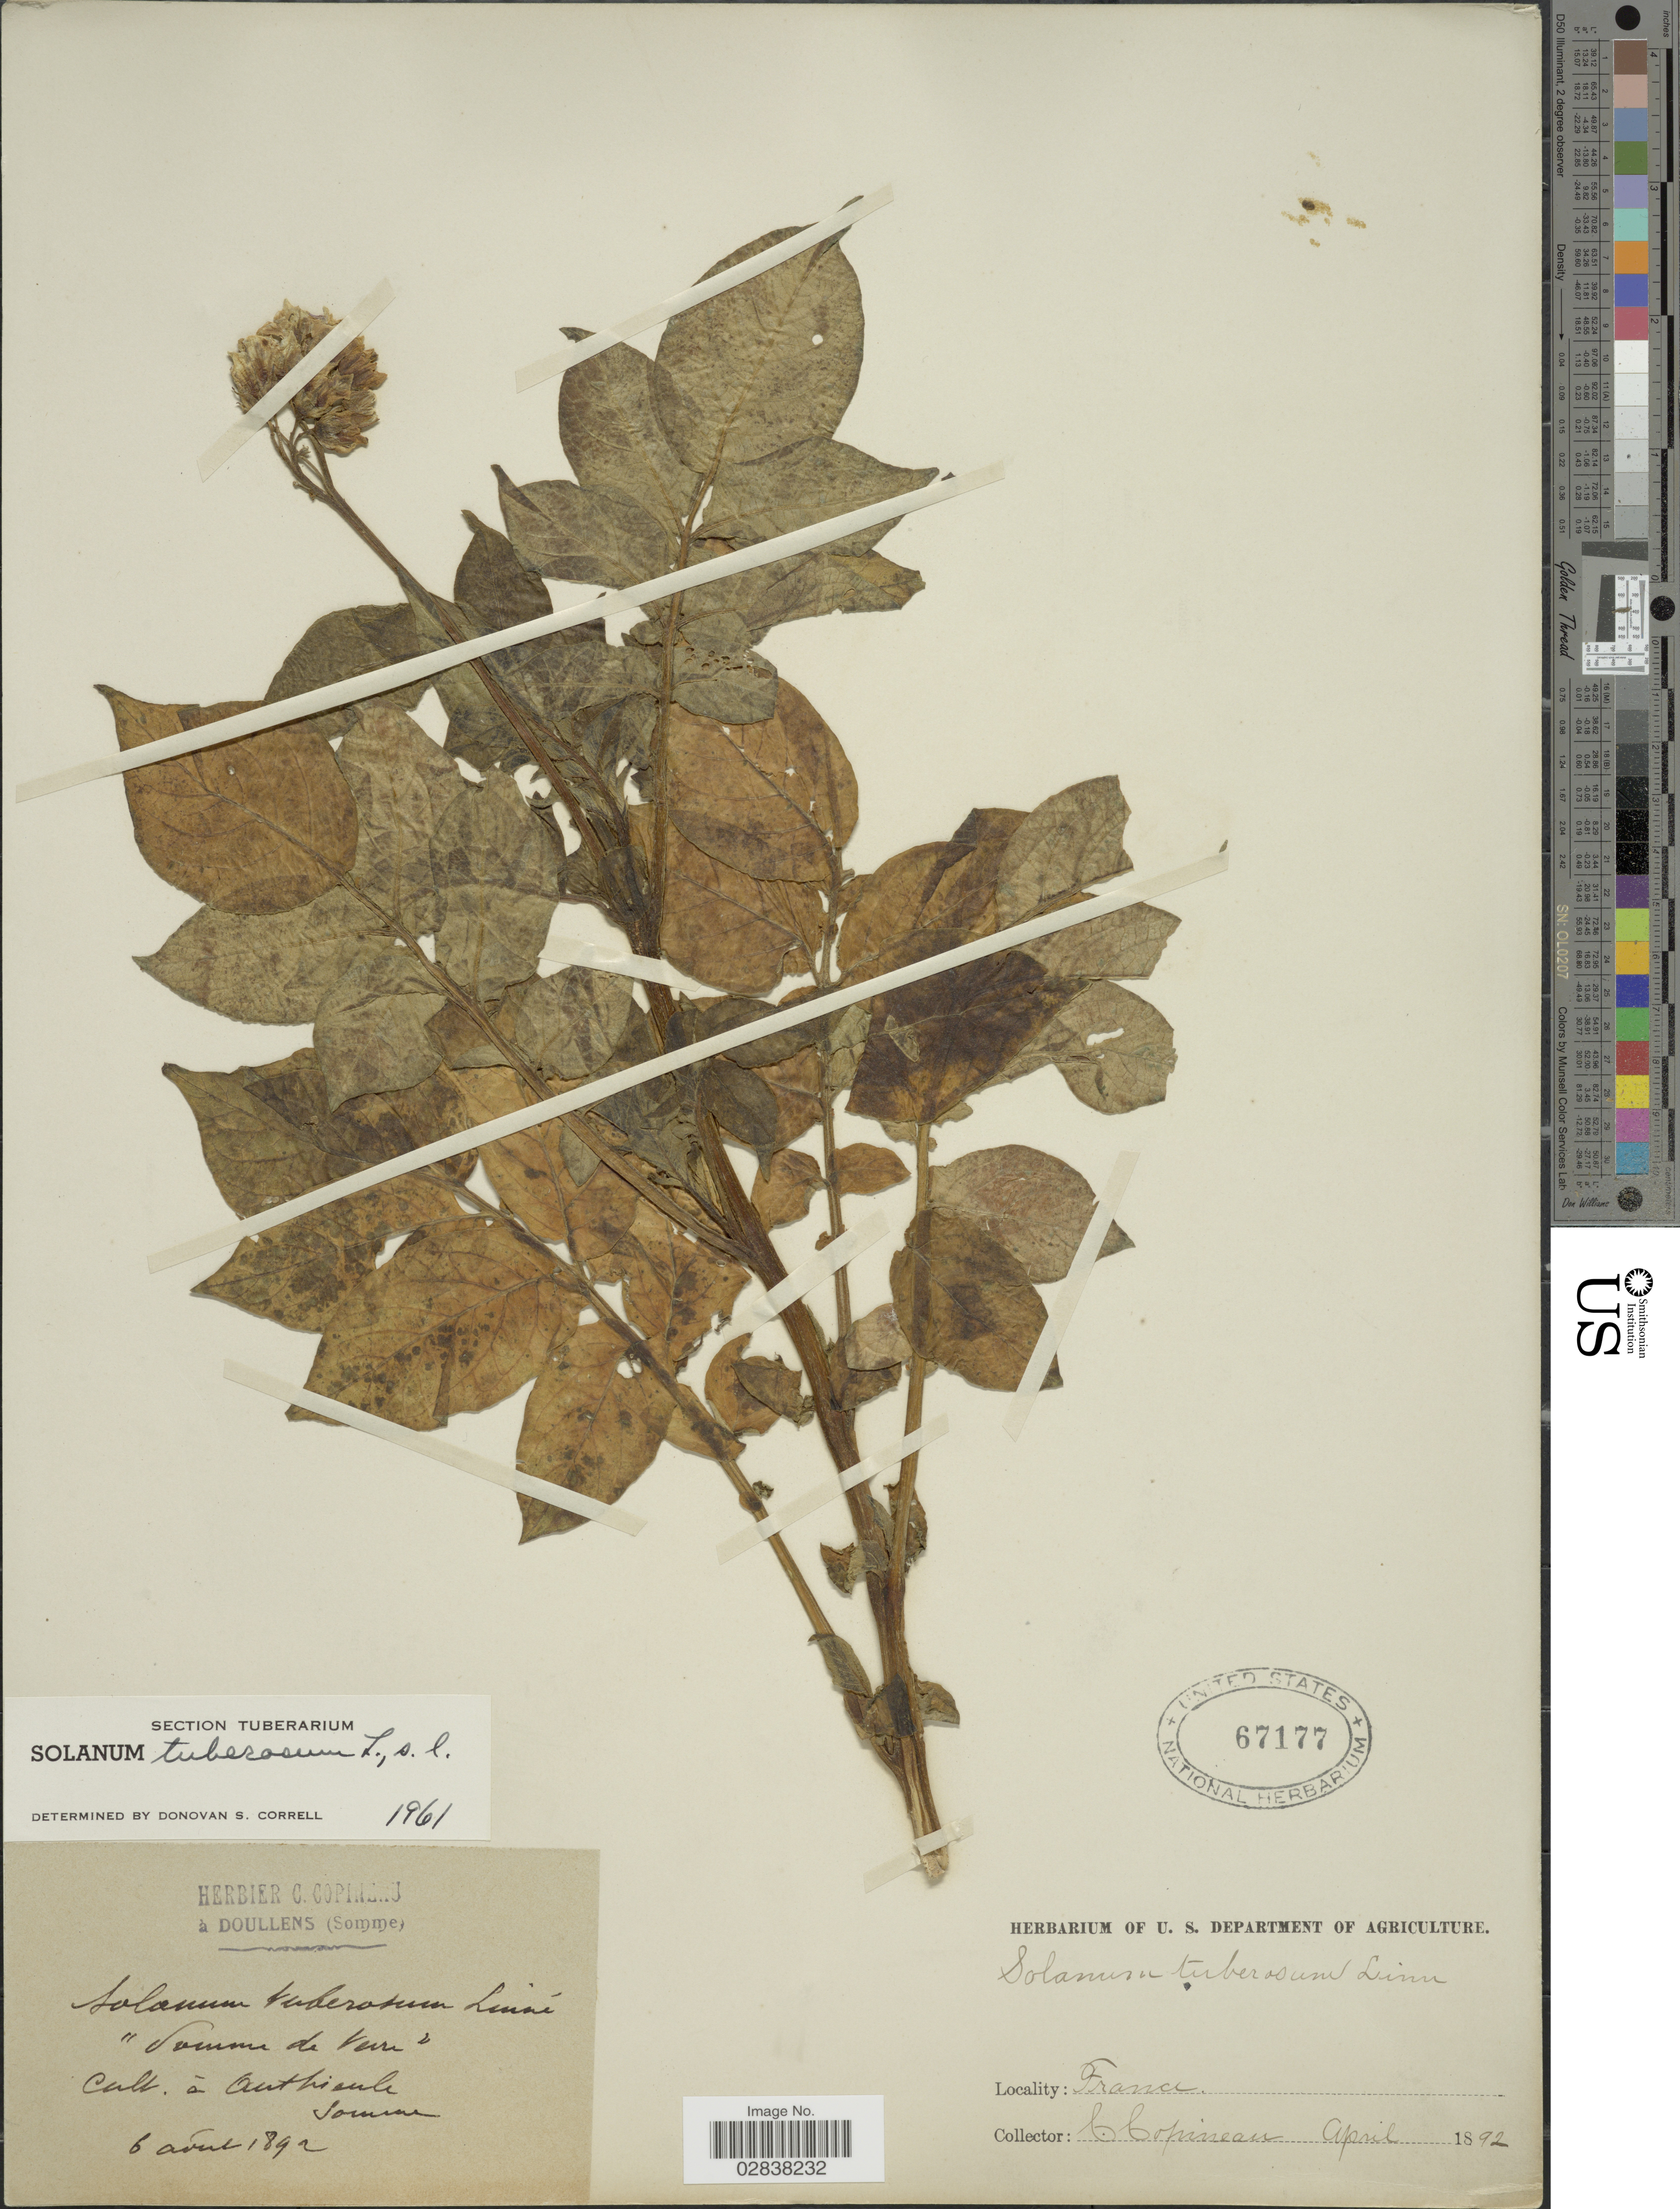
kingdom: Plantae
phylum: Tracheophyta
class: Magnoliopsida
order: Solanales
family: Solanaceae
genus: Solanum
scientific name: Solanum tuberosum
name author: L.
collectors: C. Copineau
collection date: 1892-08-06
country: France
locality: Anthieule Somme.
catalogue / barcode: US 67177